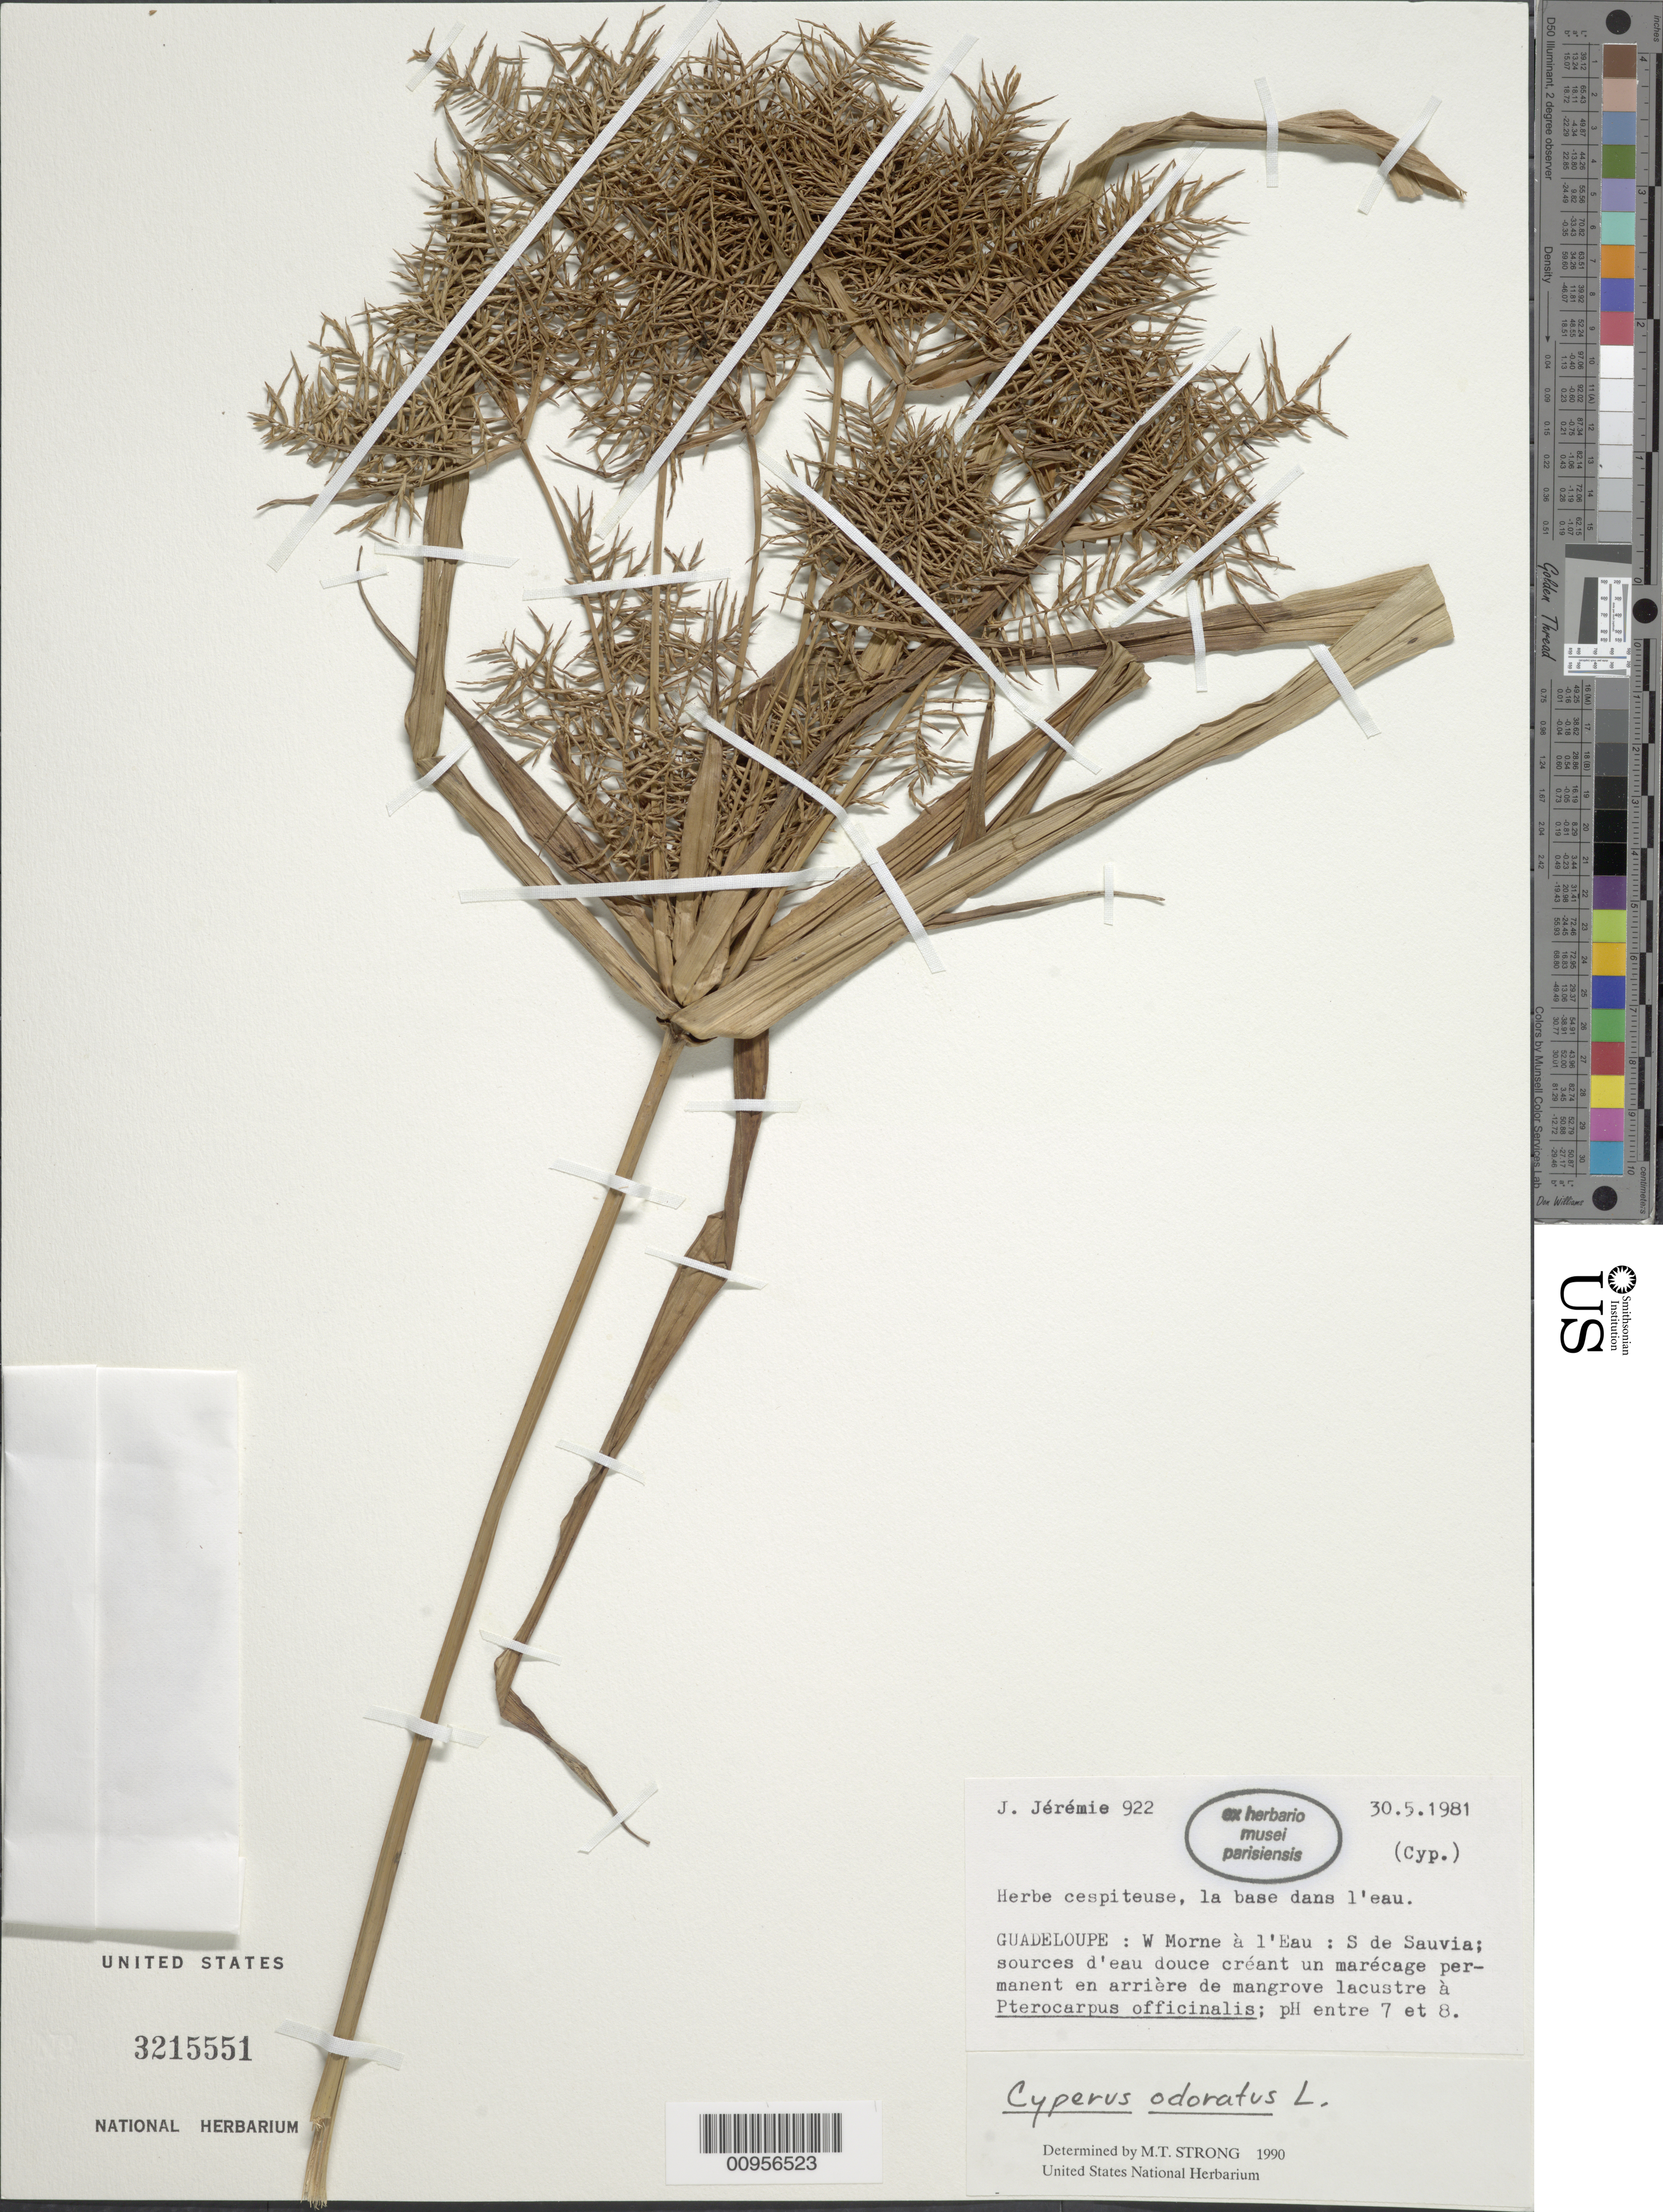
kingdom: Plantae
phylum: Tracheophyta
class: Liliopsida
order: Poales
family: Cyperaceae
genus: Cyperus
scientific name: Cyperus odoratus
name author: L.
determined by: Strong, M. T., (US), Smithsonian Institution - National Museum of Natural History (UNITED STATES)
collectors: J. Jérémie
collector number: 922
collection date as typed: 30 May 1981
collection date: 1981-05-30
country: Guadeloupe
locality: W Morne à l'Eau, S de Sauvia, sources d'eau douce créant un marécage permanent en arrière de mangrove lacustre à Pterocarpus officinalis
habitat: La base dans l'eau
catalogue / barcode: US 3215551